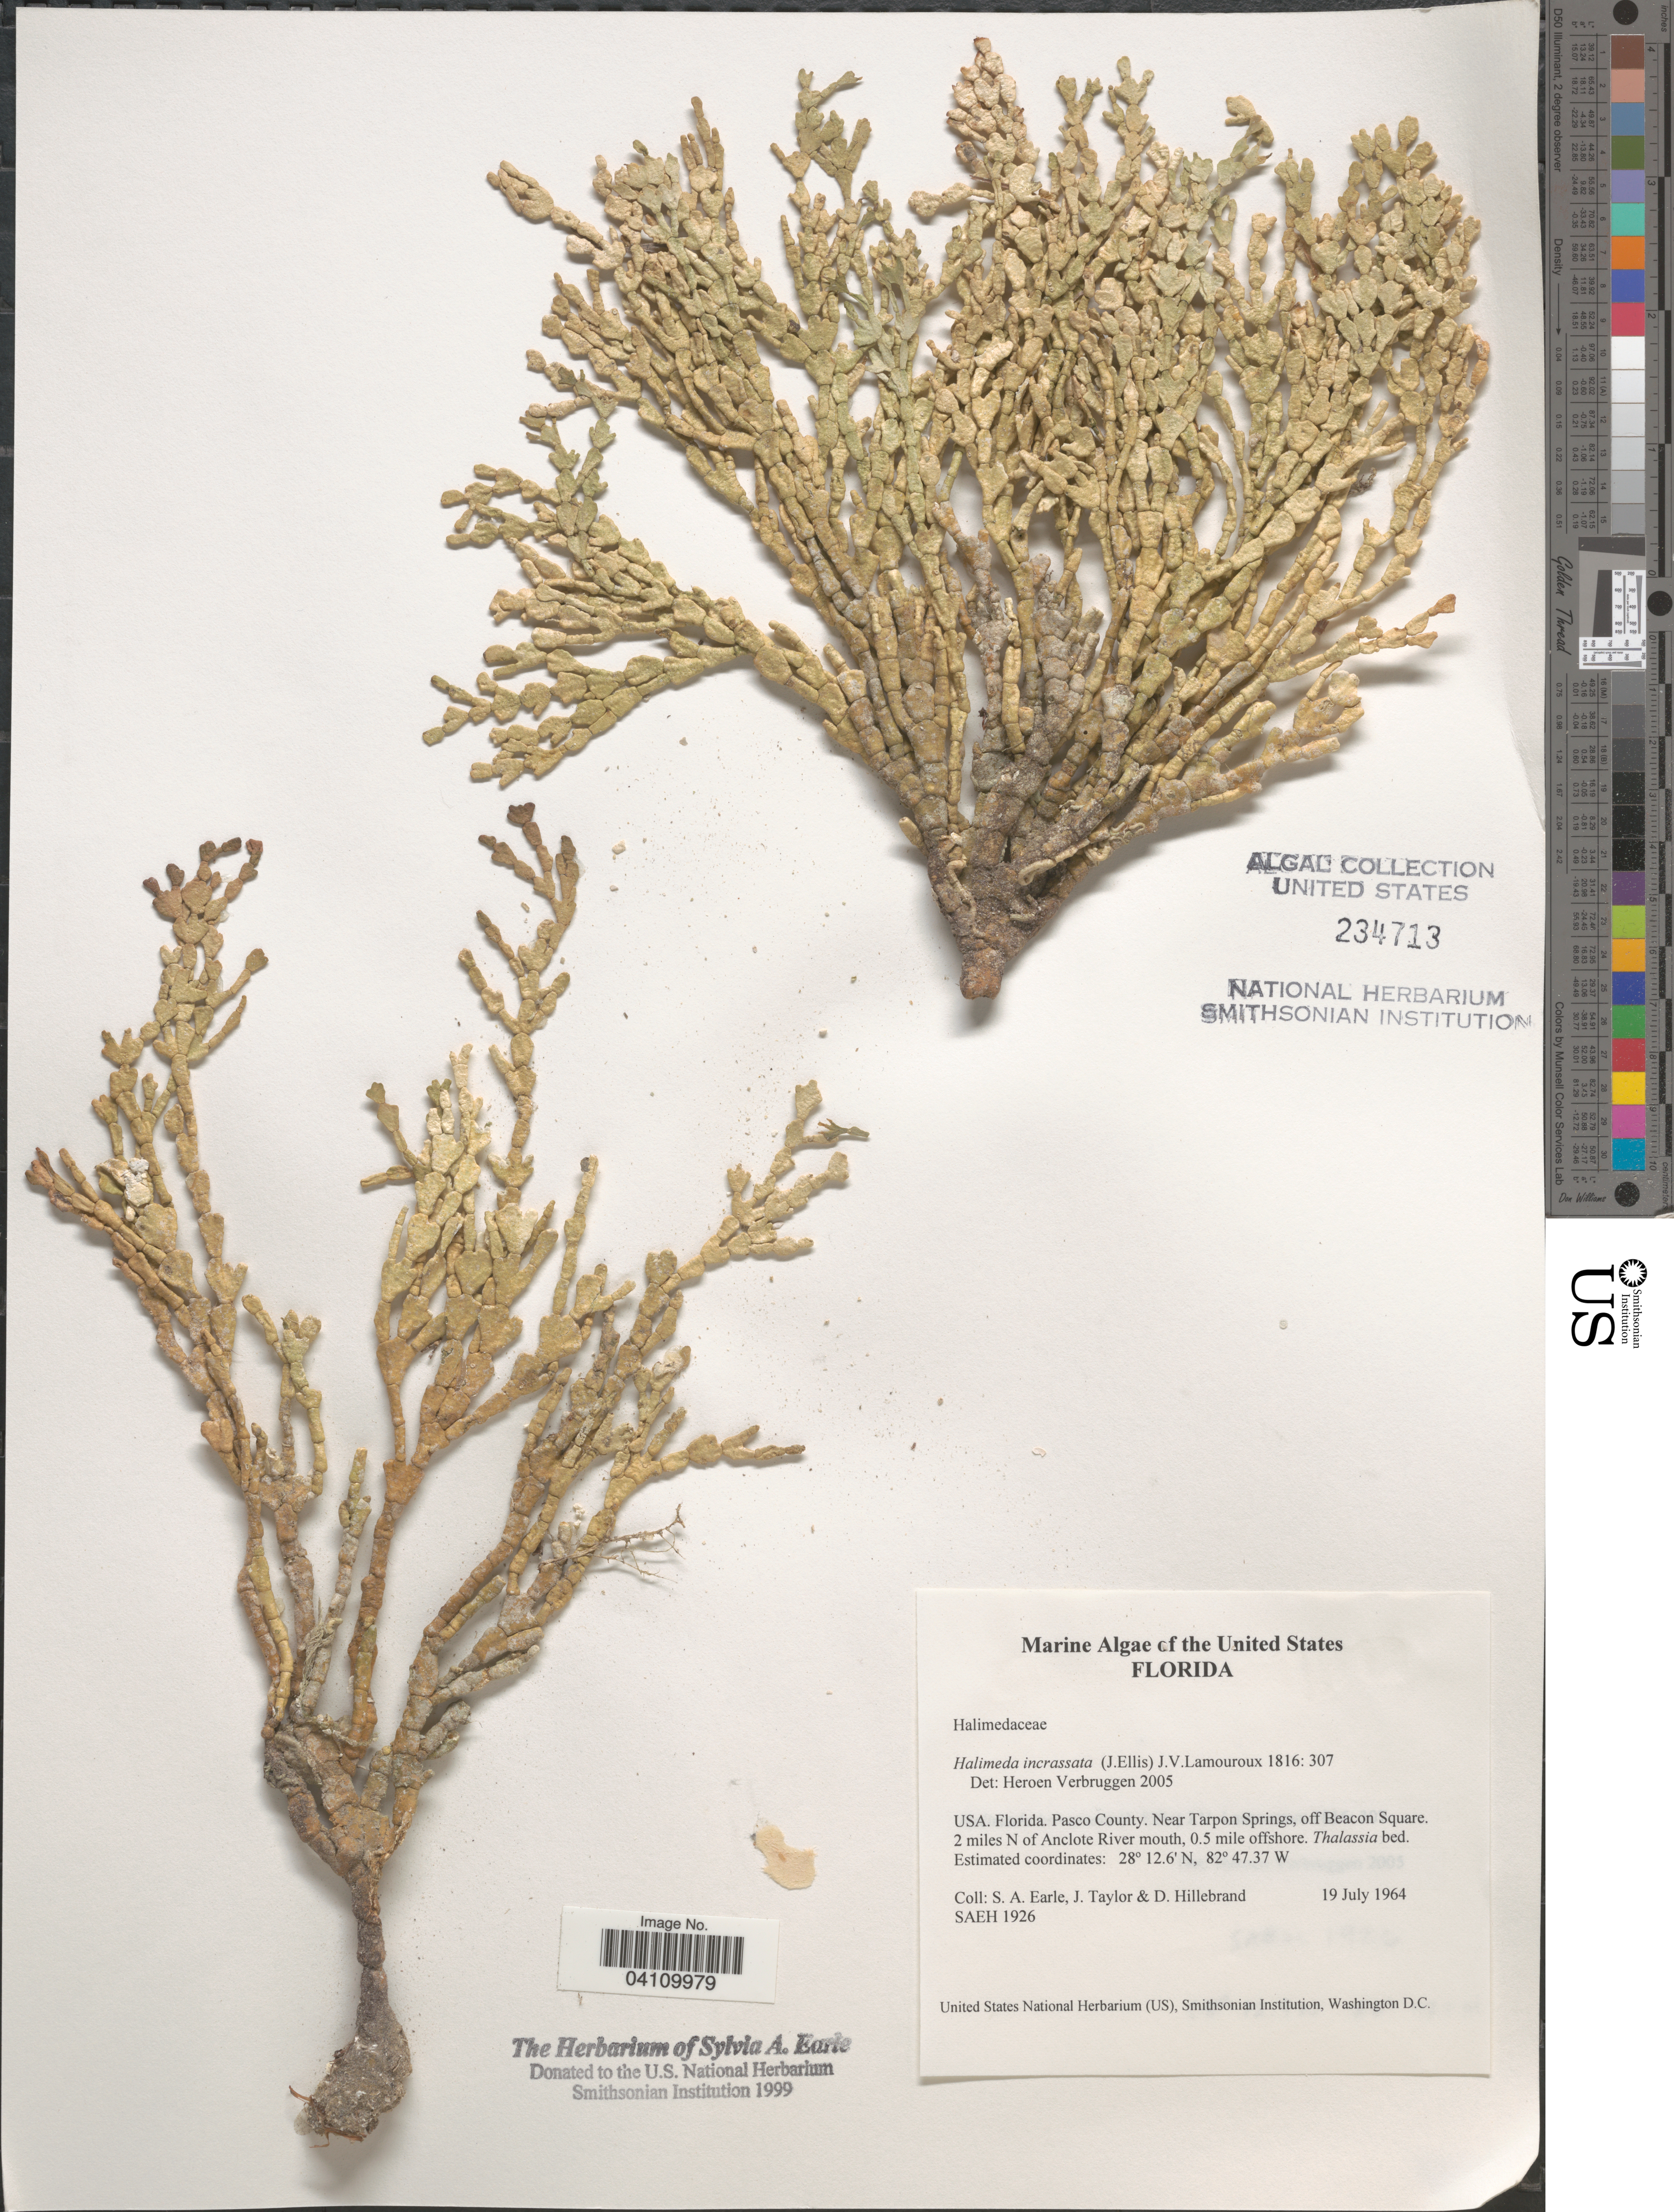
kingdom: Plantae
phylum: Chlorophyta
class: Ulvophyceae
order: Bryopsidales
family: Halimedaceae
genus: Halimeda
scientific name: Halimeda incrassata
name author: (J. Ellis) J.V.Lamouroux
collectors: S. A. Earle, J. Taylor & D. Hillebrand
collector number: SAEH 1926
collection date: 1964-07-19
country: United States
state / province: Florida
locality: Pasco County. Near Tarpon Springs, off Beacon Square. 2 miles N of Anclote River mouth, 0.5 mile offshore.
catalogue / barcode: US 234713